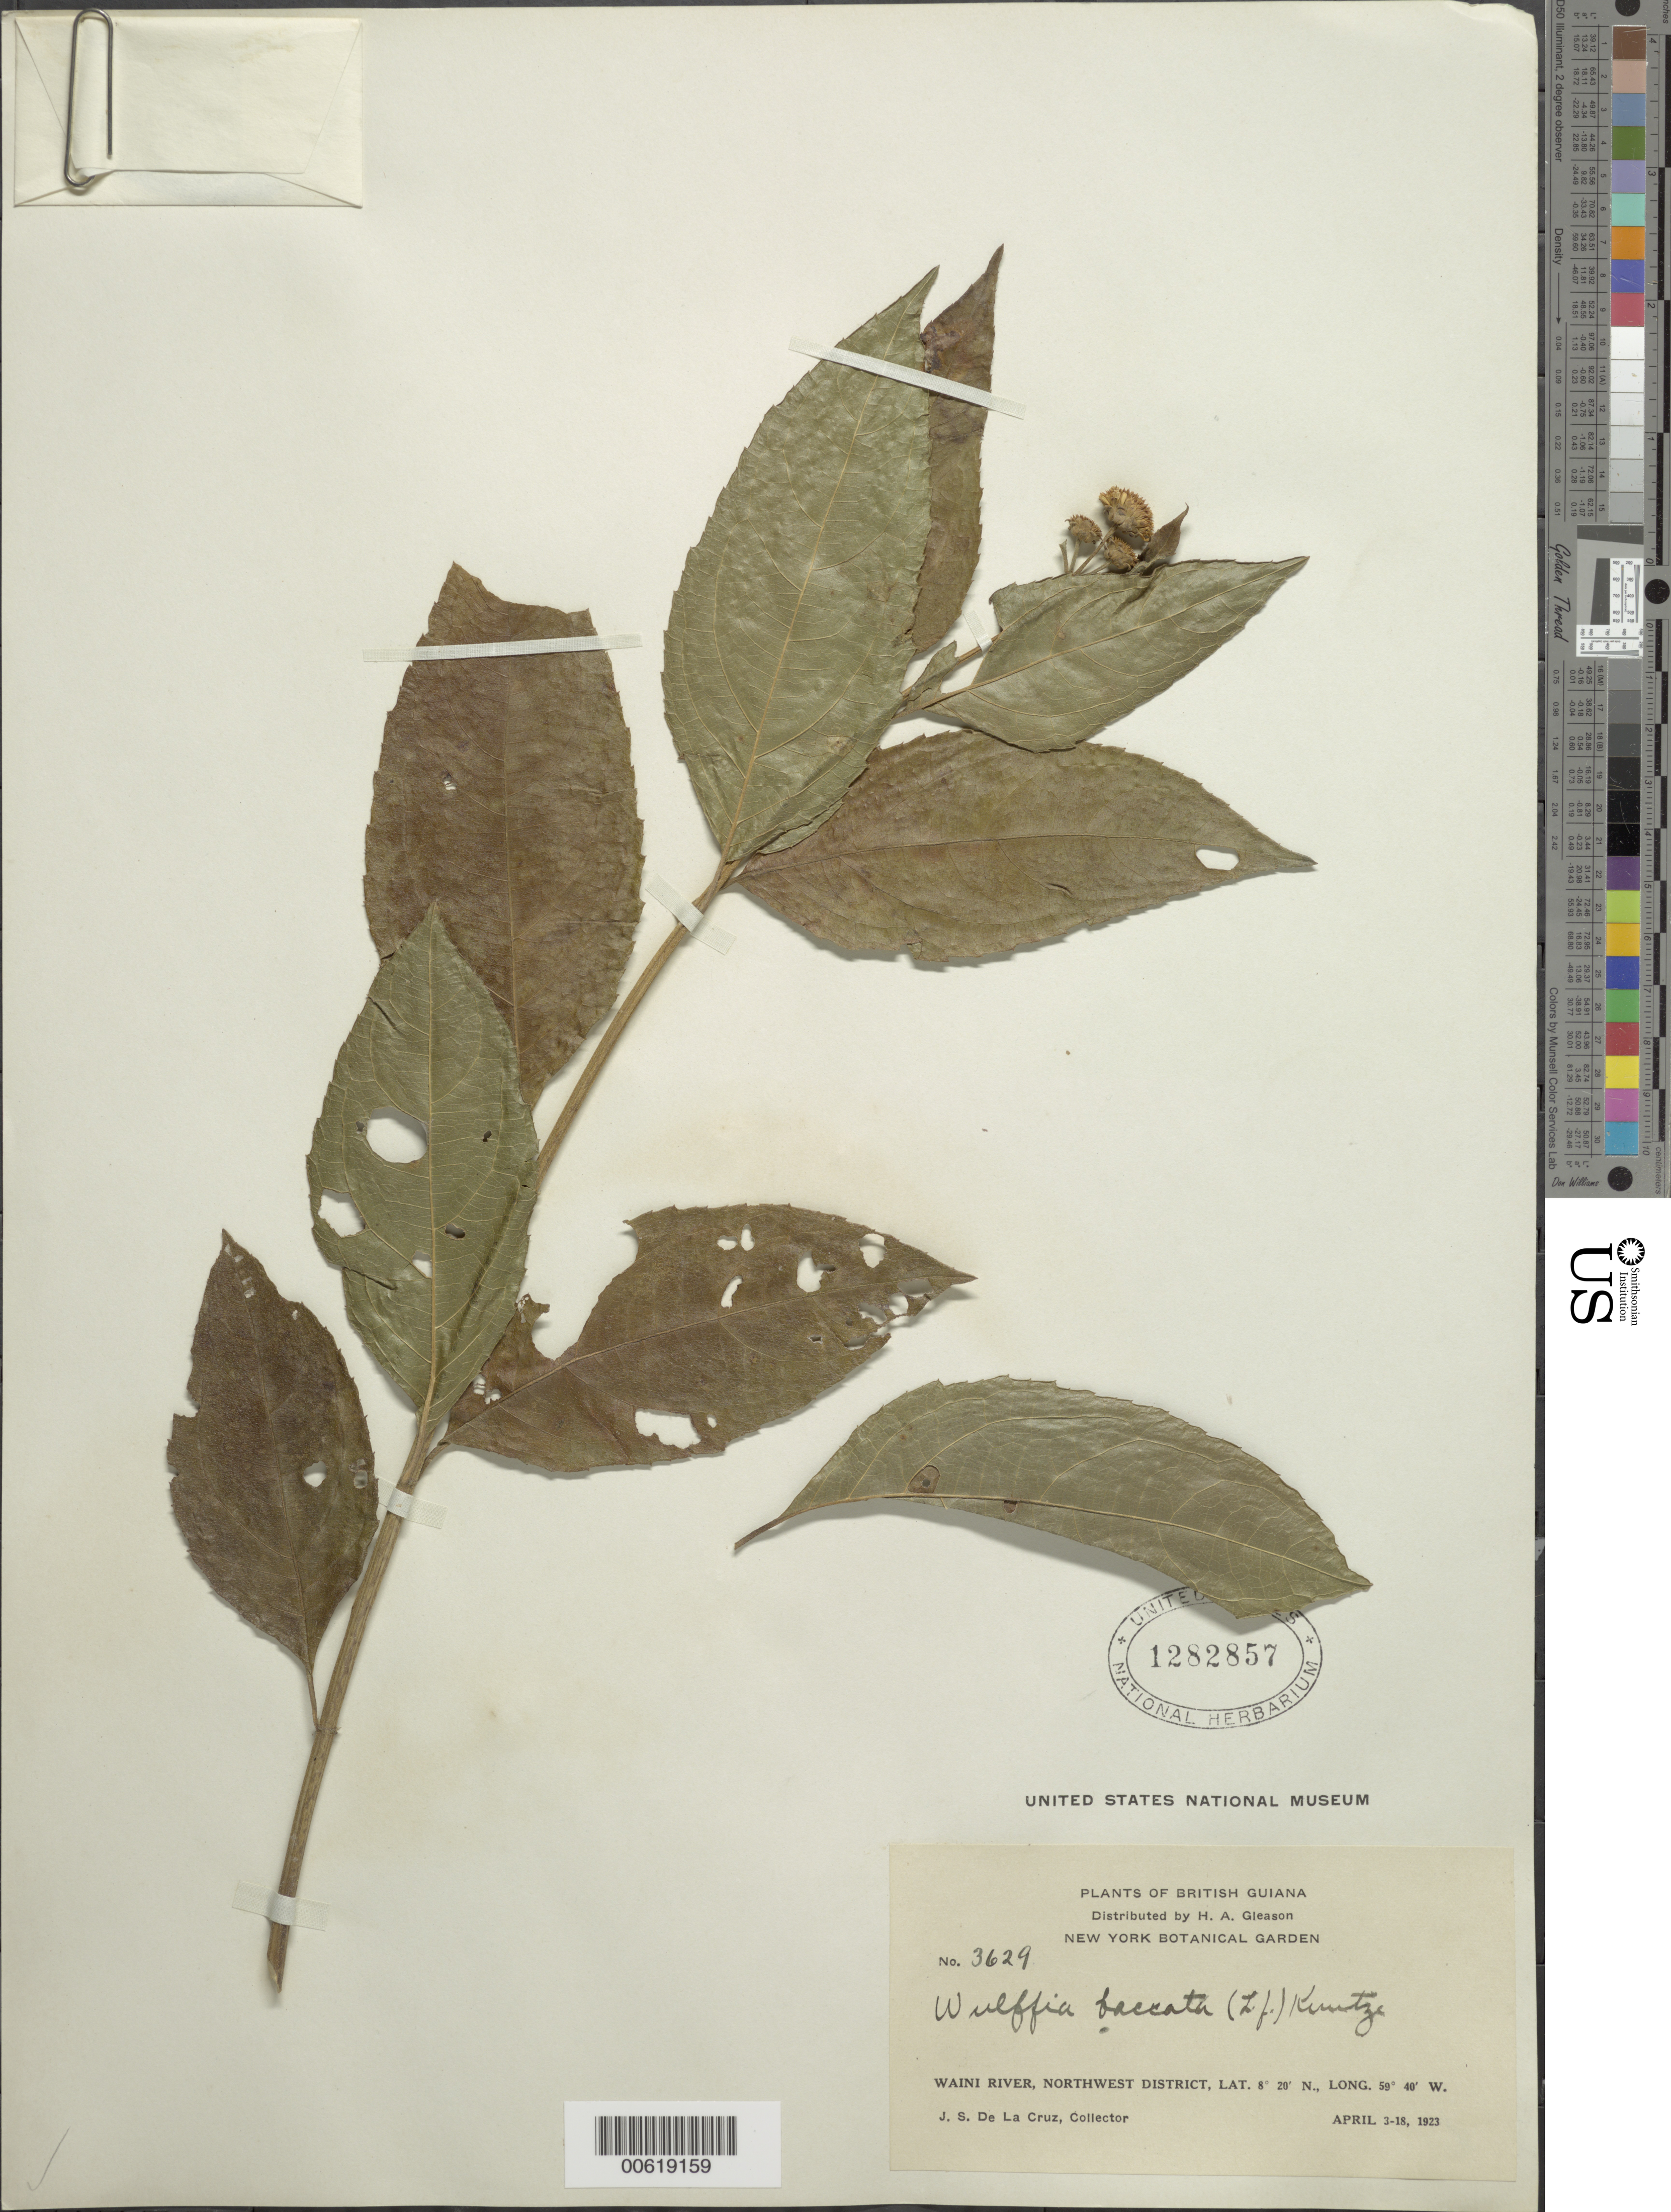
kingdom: Plantae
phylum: Tracheophyta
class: Magnoliopsida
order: Asterales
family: Asteraceae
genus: Wulffia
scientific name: Wulffia baccata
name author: (L. f.) Kuntze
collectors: J. S. de la Cruz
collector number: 3629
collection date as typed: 3-Apr-23 to 18-Apr-23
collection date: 1923-04-03/1923-04-18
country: Guyana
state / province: Barima-Waini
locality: Waini R., NW District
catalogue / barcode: US 1282857